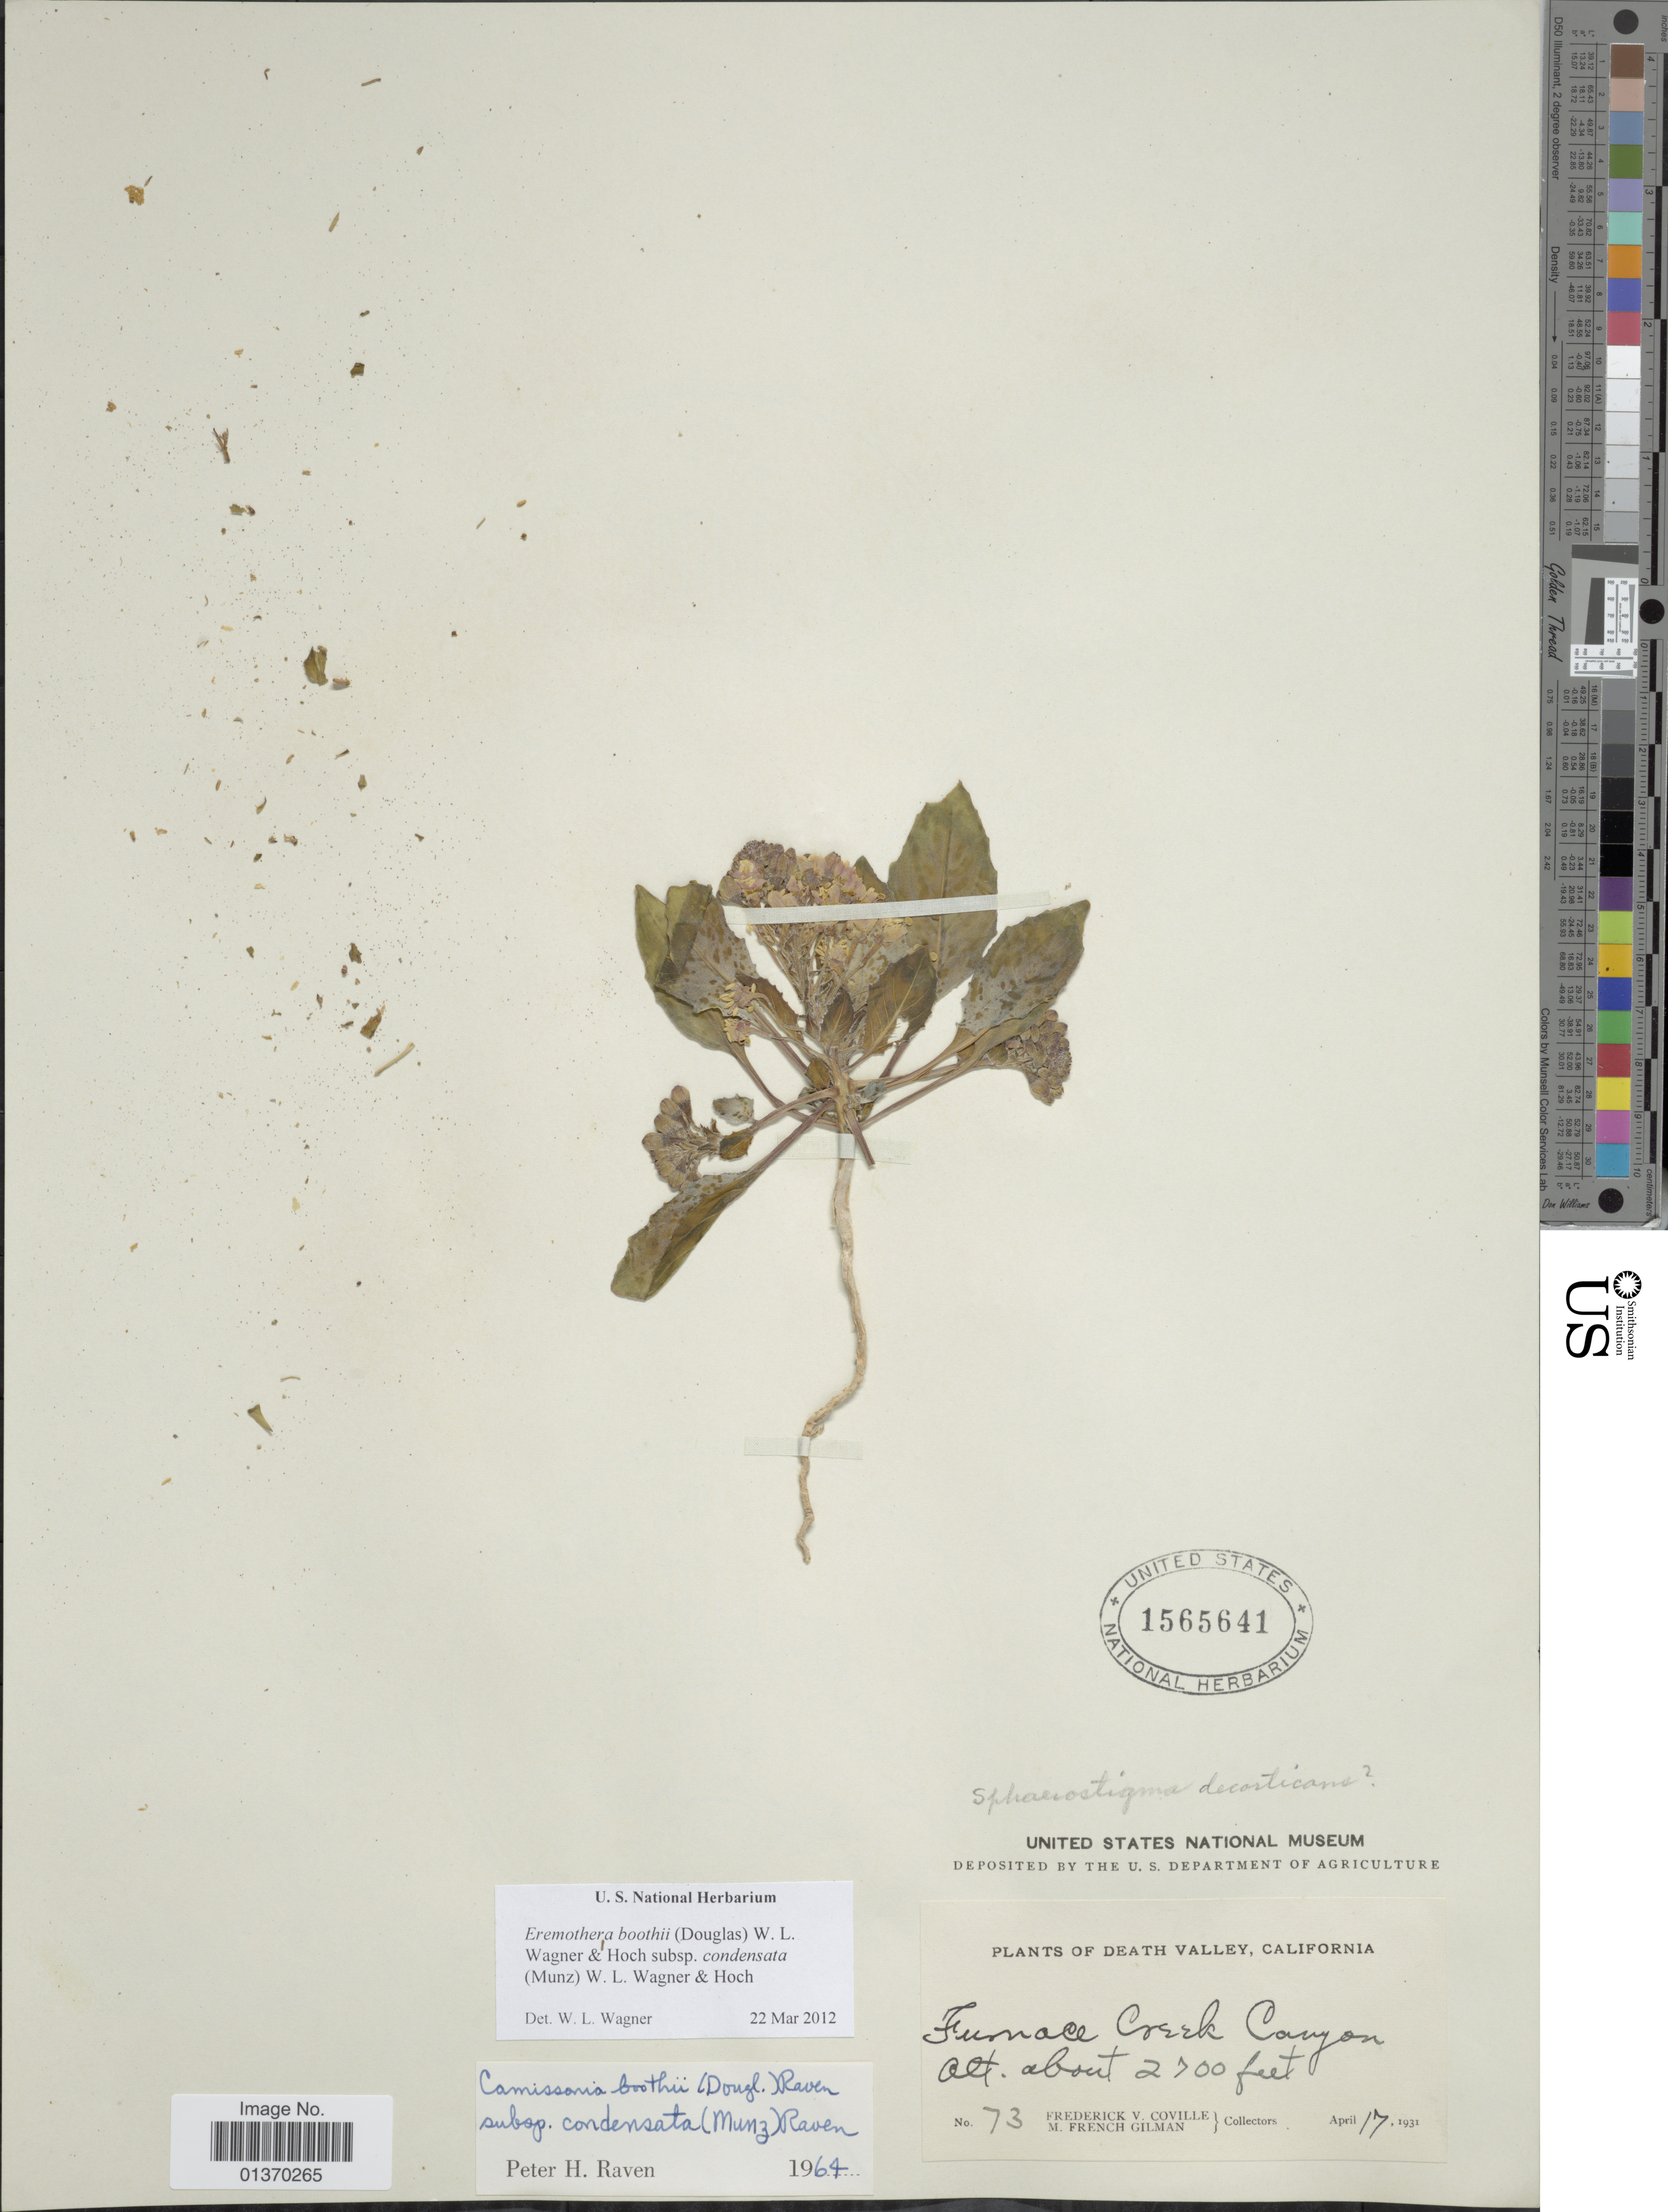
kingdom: Plantae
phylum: Tracheophyta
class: Magnoliopsida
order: Myrtales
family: Onagraceae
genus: Eremothera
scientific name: Eremothera boothii subsp. condensata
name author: (Munz) W.L. Wagner & Hoch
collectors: F. V. Coville & M. F. Gilman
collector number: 73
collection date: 1931-04-17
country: United States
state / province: California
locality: Death Valley, Furnace Creek Canyon.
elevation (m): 823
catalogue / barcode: US 1565641